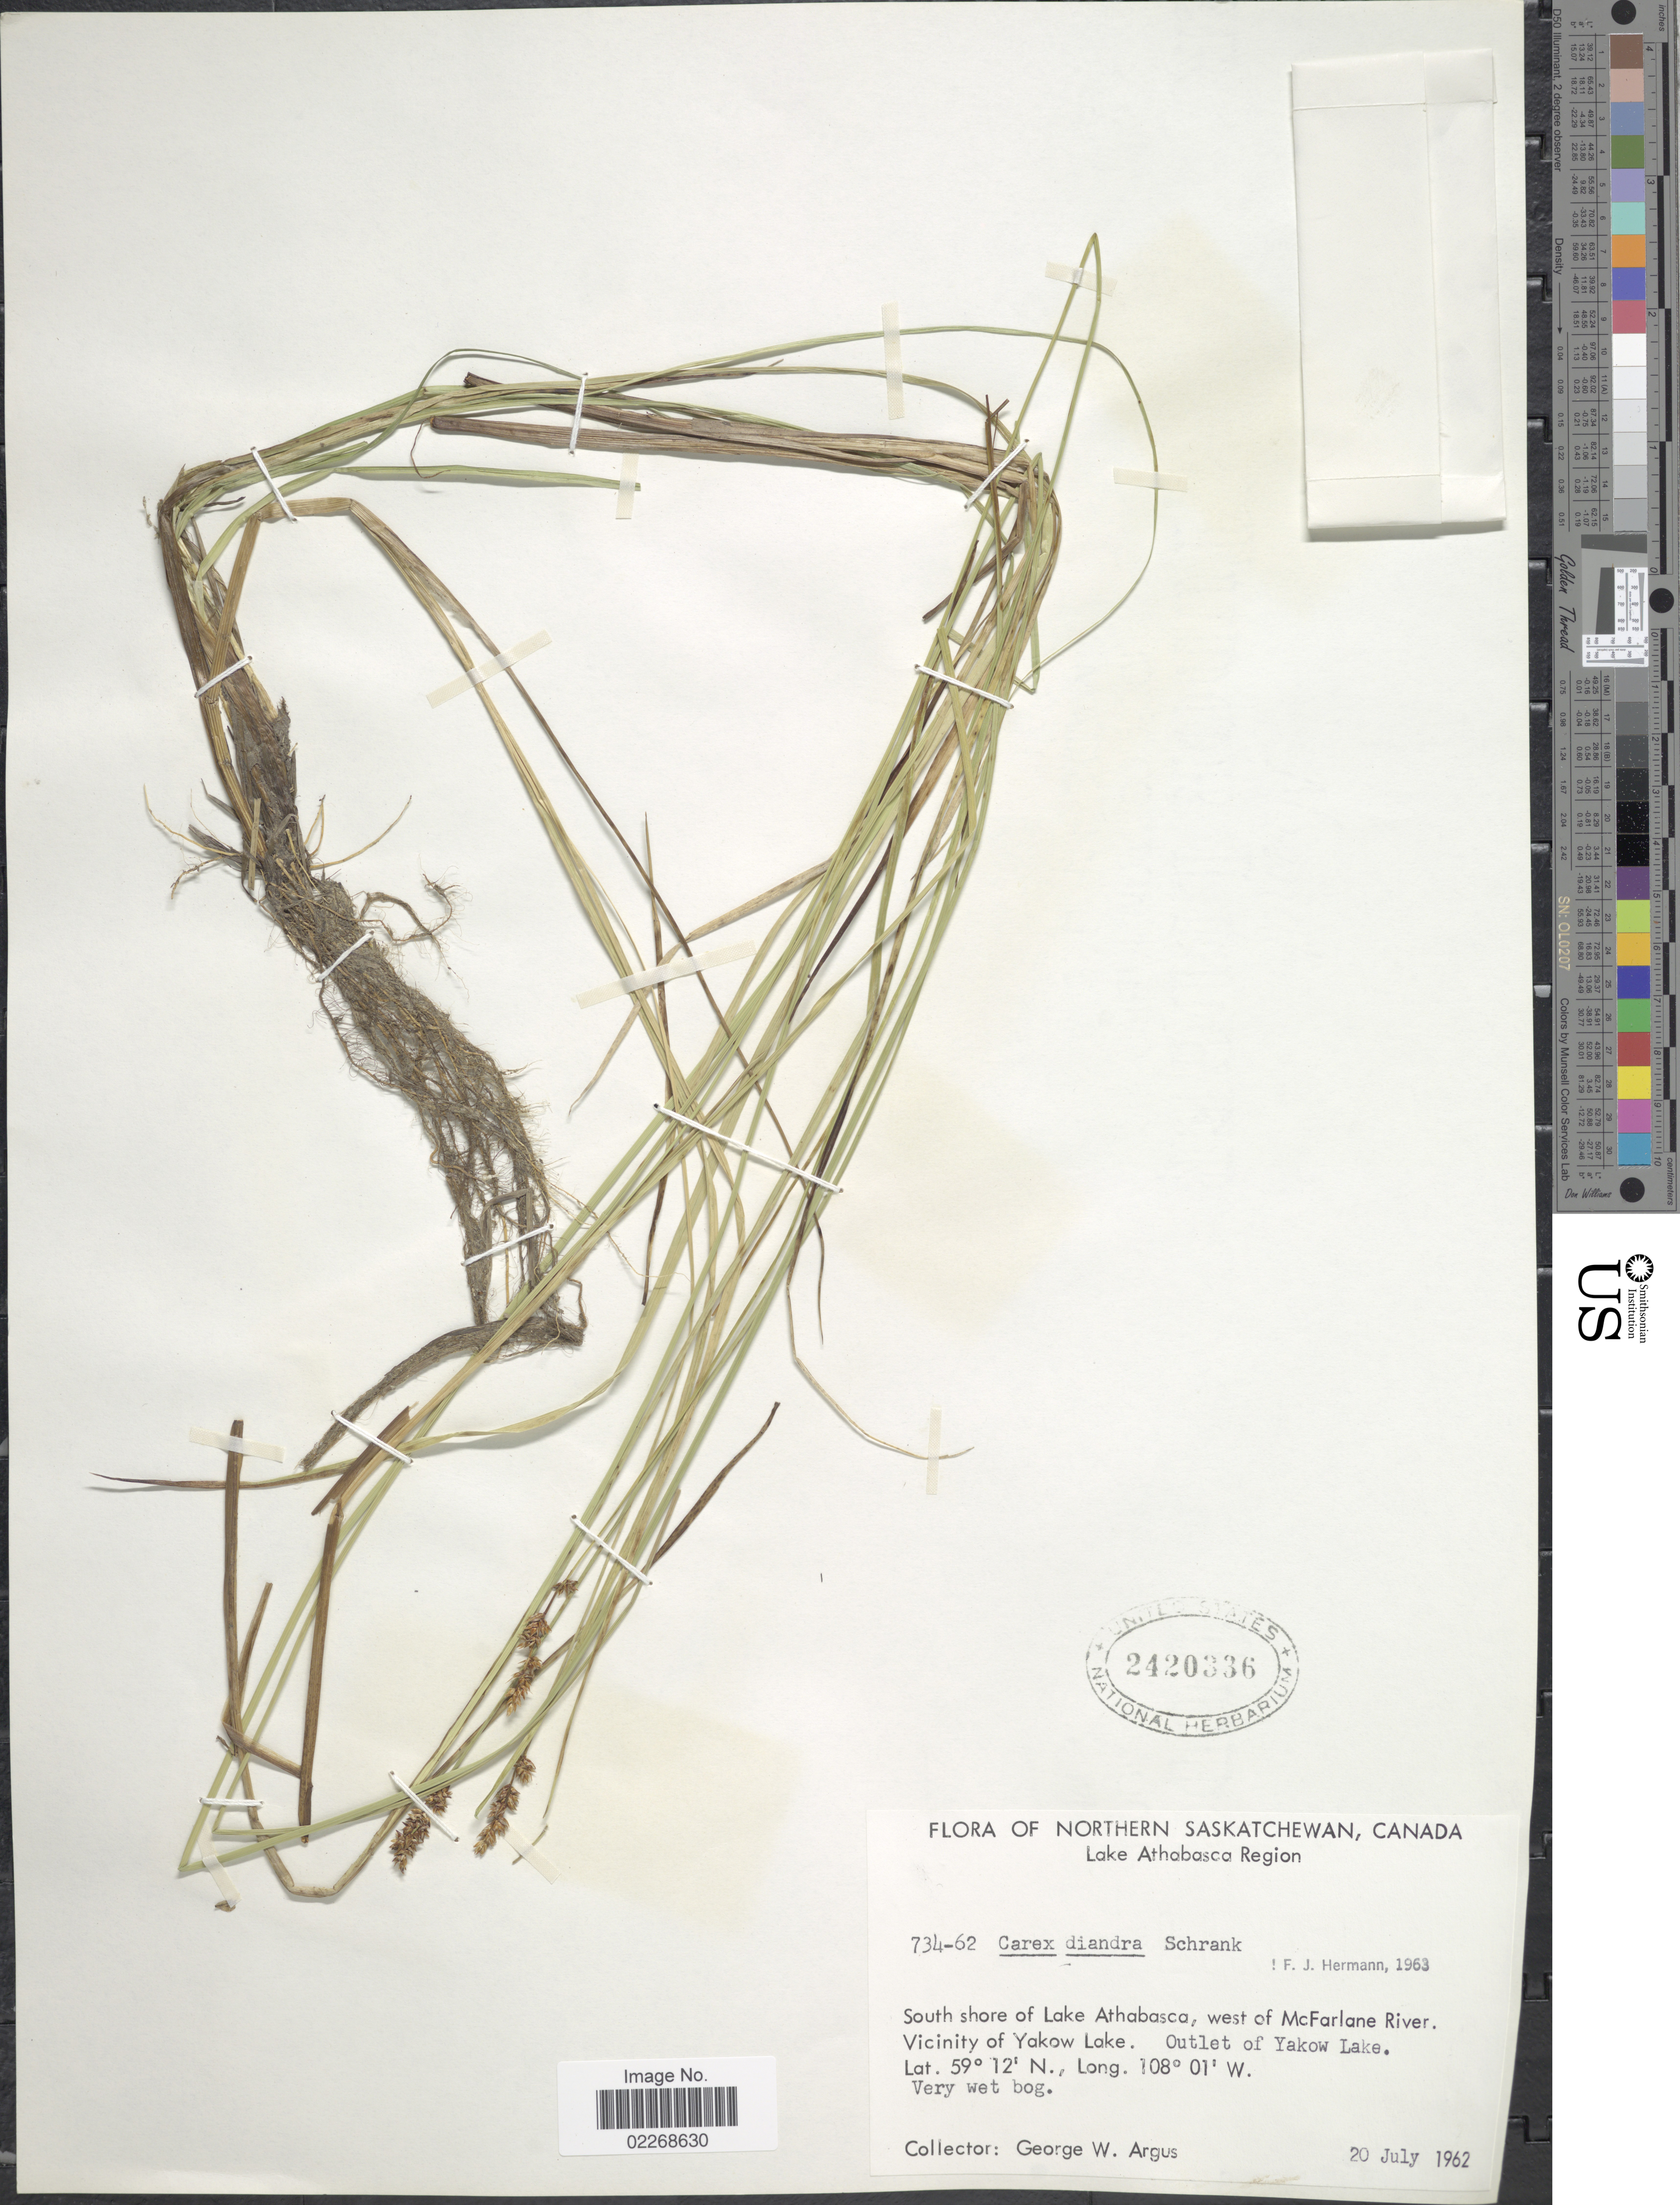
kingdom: Plantae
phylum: Tracheophyta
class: Liliopsida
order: Poales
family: Cyperaceae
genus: Carex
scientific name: Carex diandra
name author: Schrank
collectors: G. W. Argus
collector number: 734-62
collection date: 1962-07-20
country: Canada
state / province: Saskatchewan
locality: Northen Saskatchewan, Lake Athabasca Region, south shore of Lake Athabasca, west of McFarlane River, Vicinity of Yakow Lake, outlet of Yakow Lake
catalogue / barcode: US 2420336